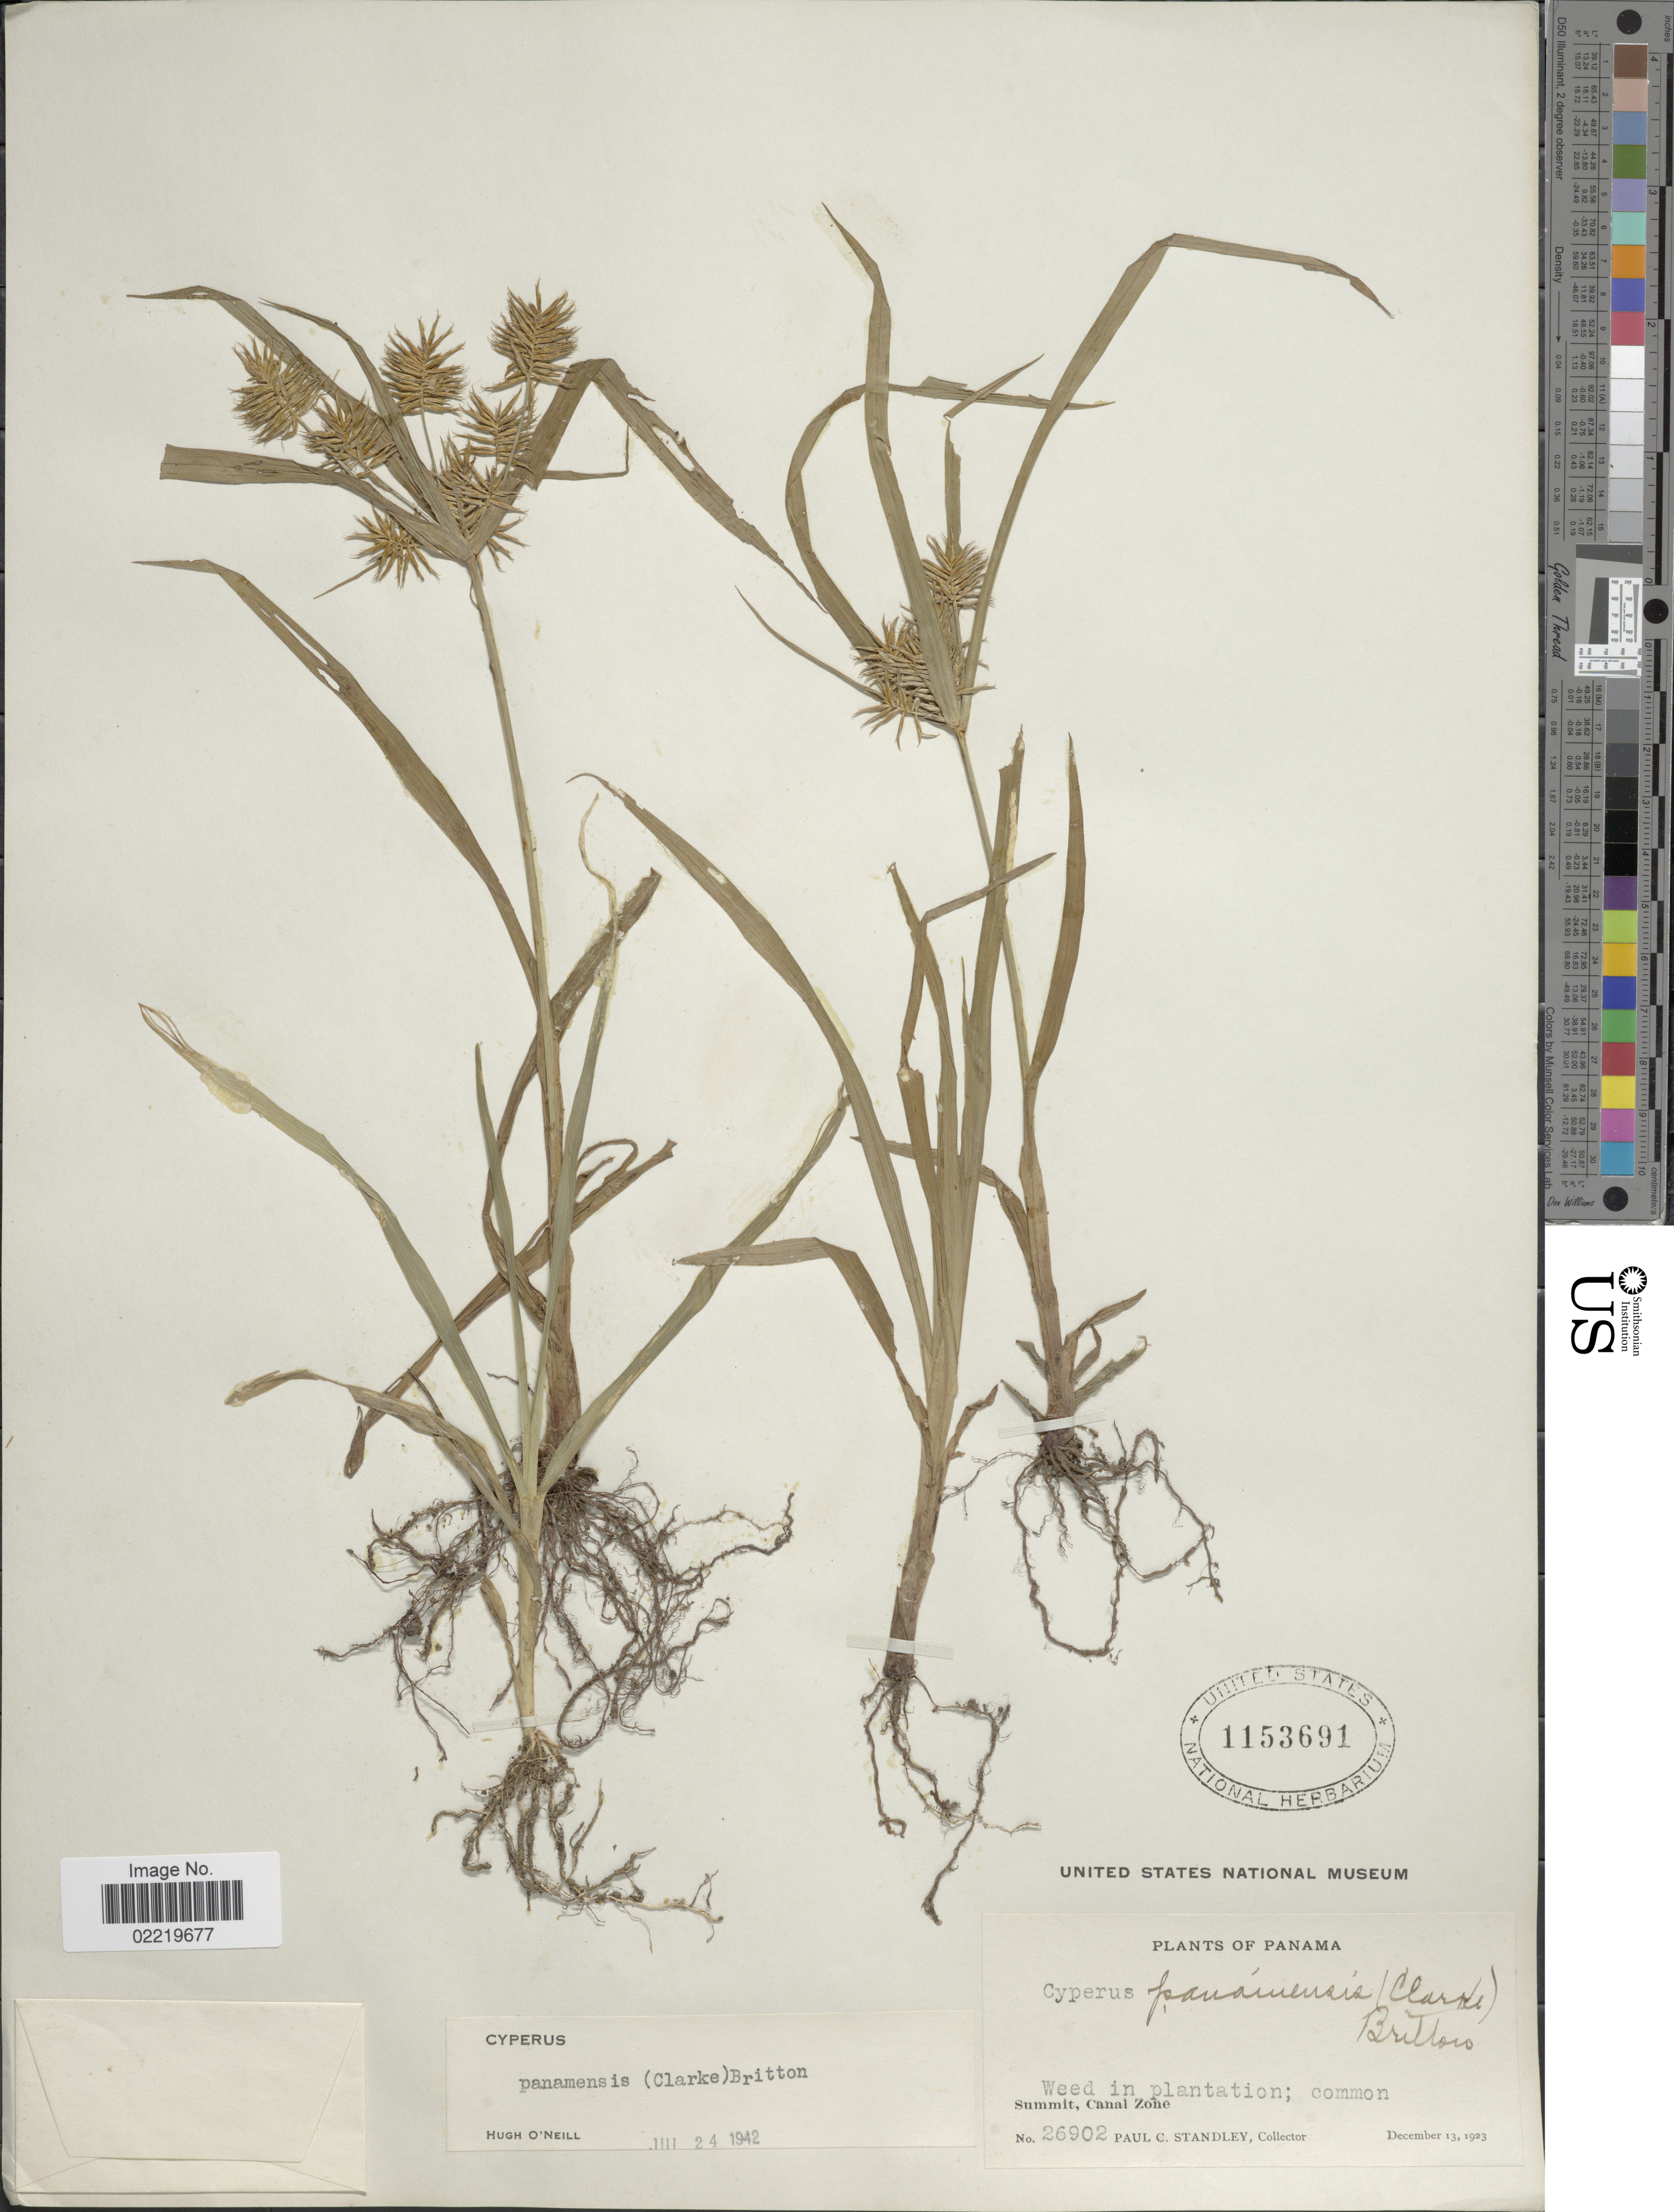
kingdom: Plantae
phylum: Tracheophyta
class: Liliopsida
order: Poales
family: Cyperaceae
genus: Cyperus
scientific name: Cyperus panamensis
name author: (C.B. Clarke) Britton ex Standl.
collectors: P. C. Standley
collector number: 26902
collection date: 1923-12-13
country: Panama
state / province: Colón / Panamá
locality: Weed in plantation; common, Summit, Canal Zone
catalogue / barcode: US 1153691